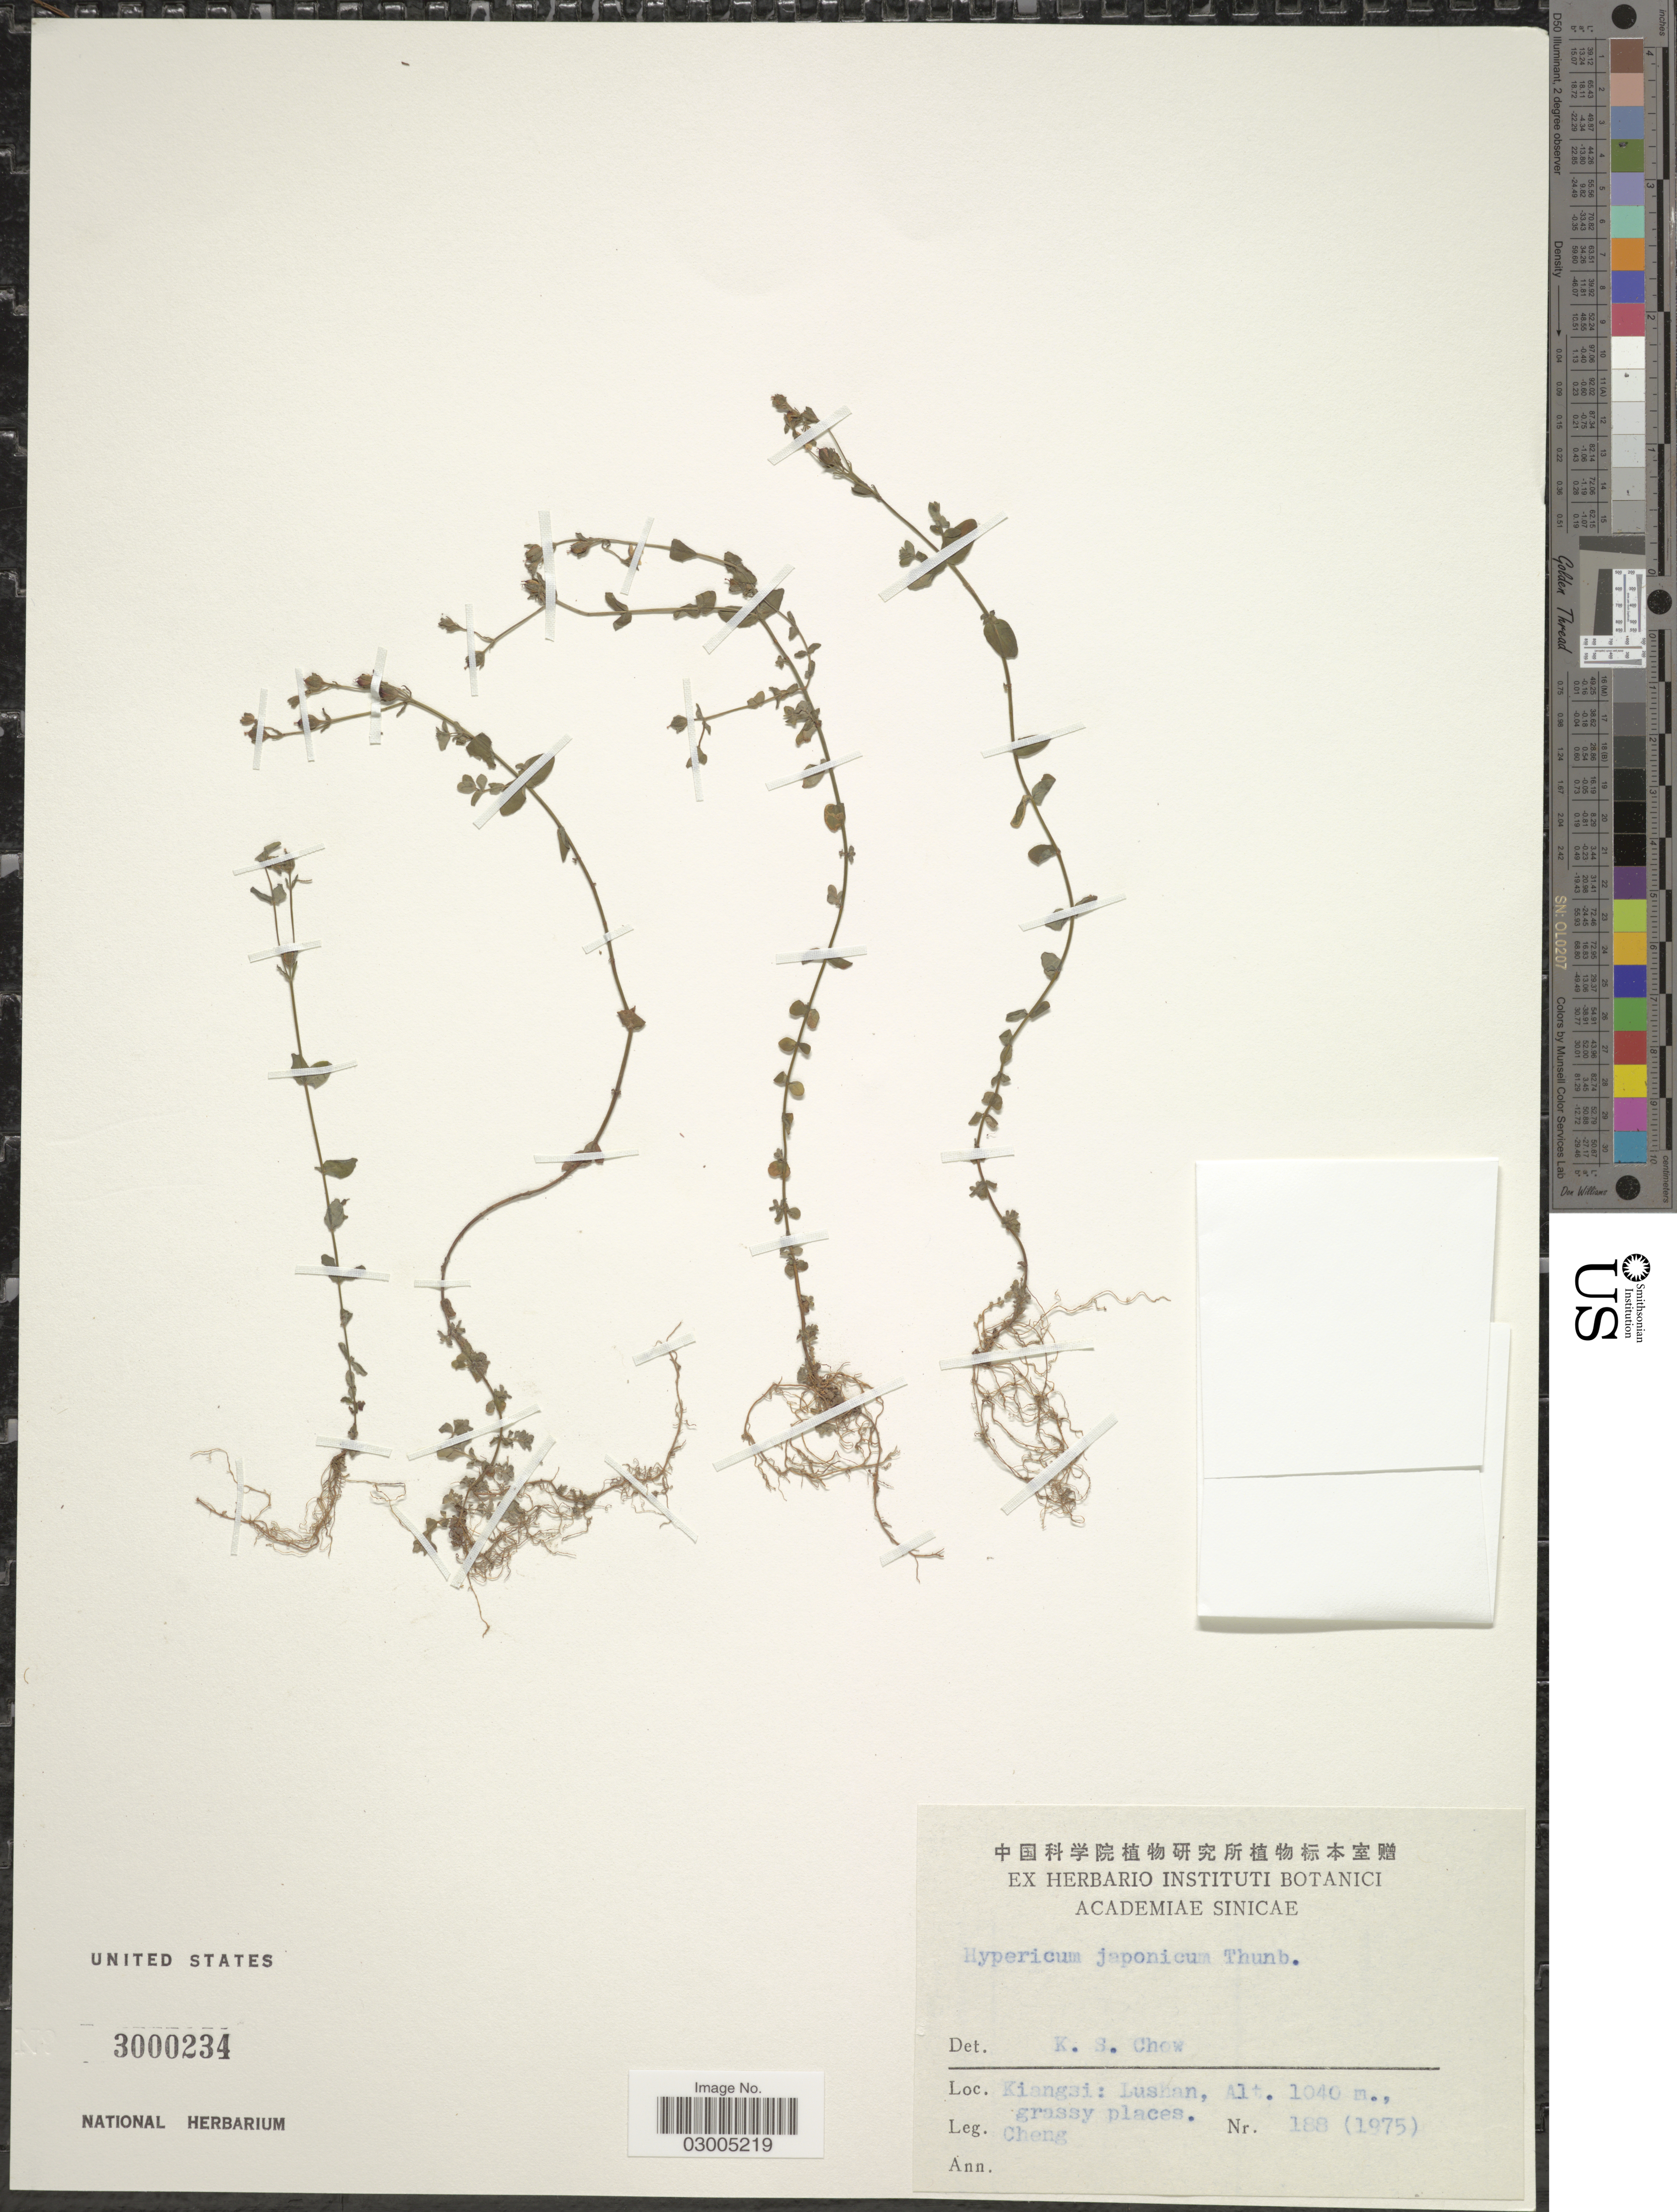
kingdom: Plantae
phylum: Tracheophyta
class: Magnoliopsida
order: Malpighiales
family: Hypericaceae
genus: Hypericum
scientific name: Hypericum japonicum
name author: Thunb.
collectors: -. Cheng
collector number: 188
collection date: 1975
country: China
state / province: Jiangxi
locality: Kiangsi: Lushan.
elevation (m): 1040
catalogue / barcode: US 3000234